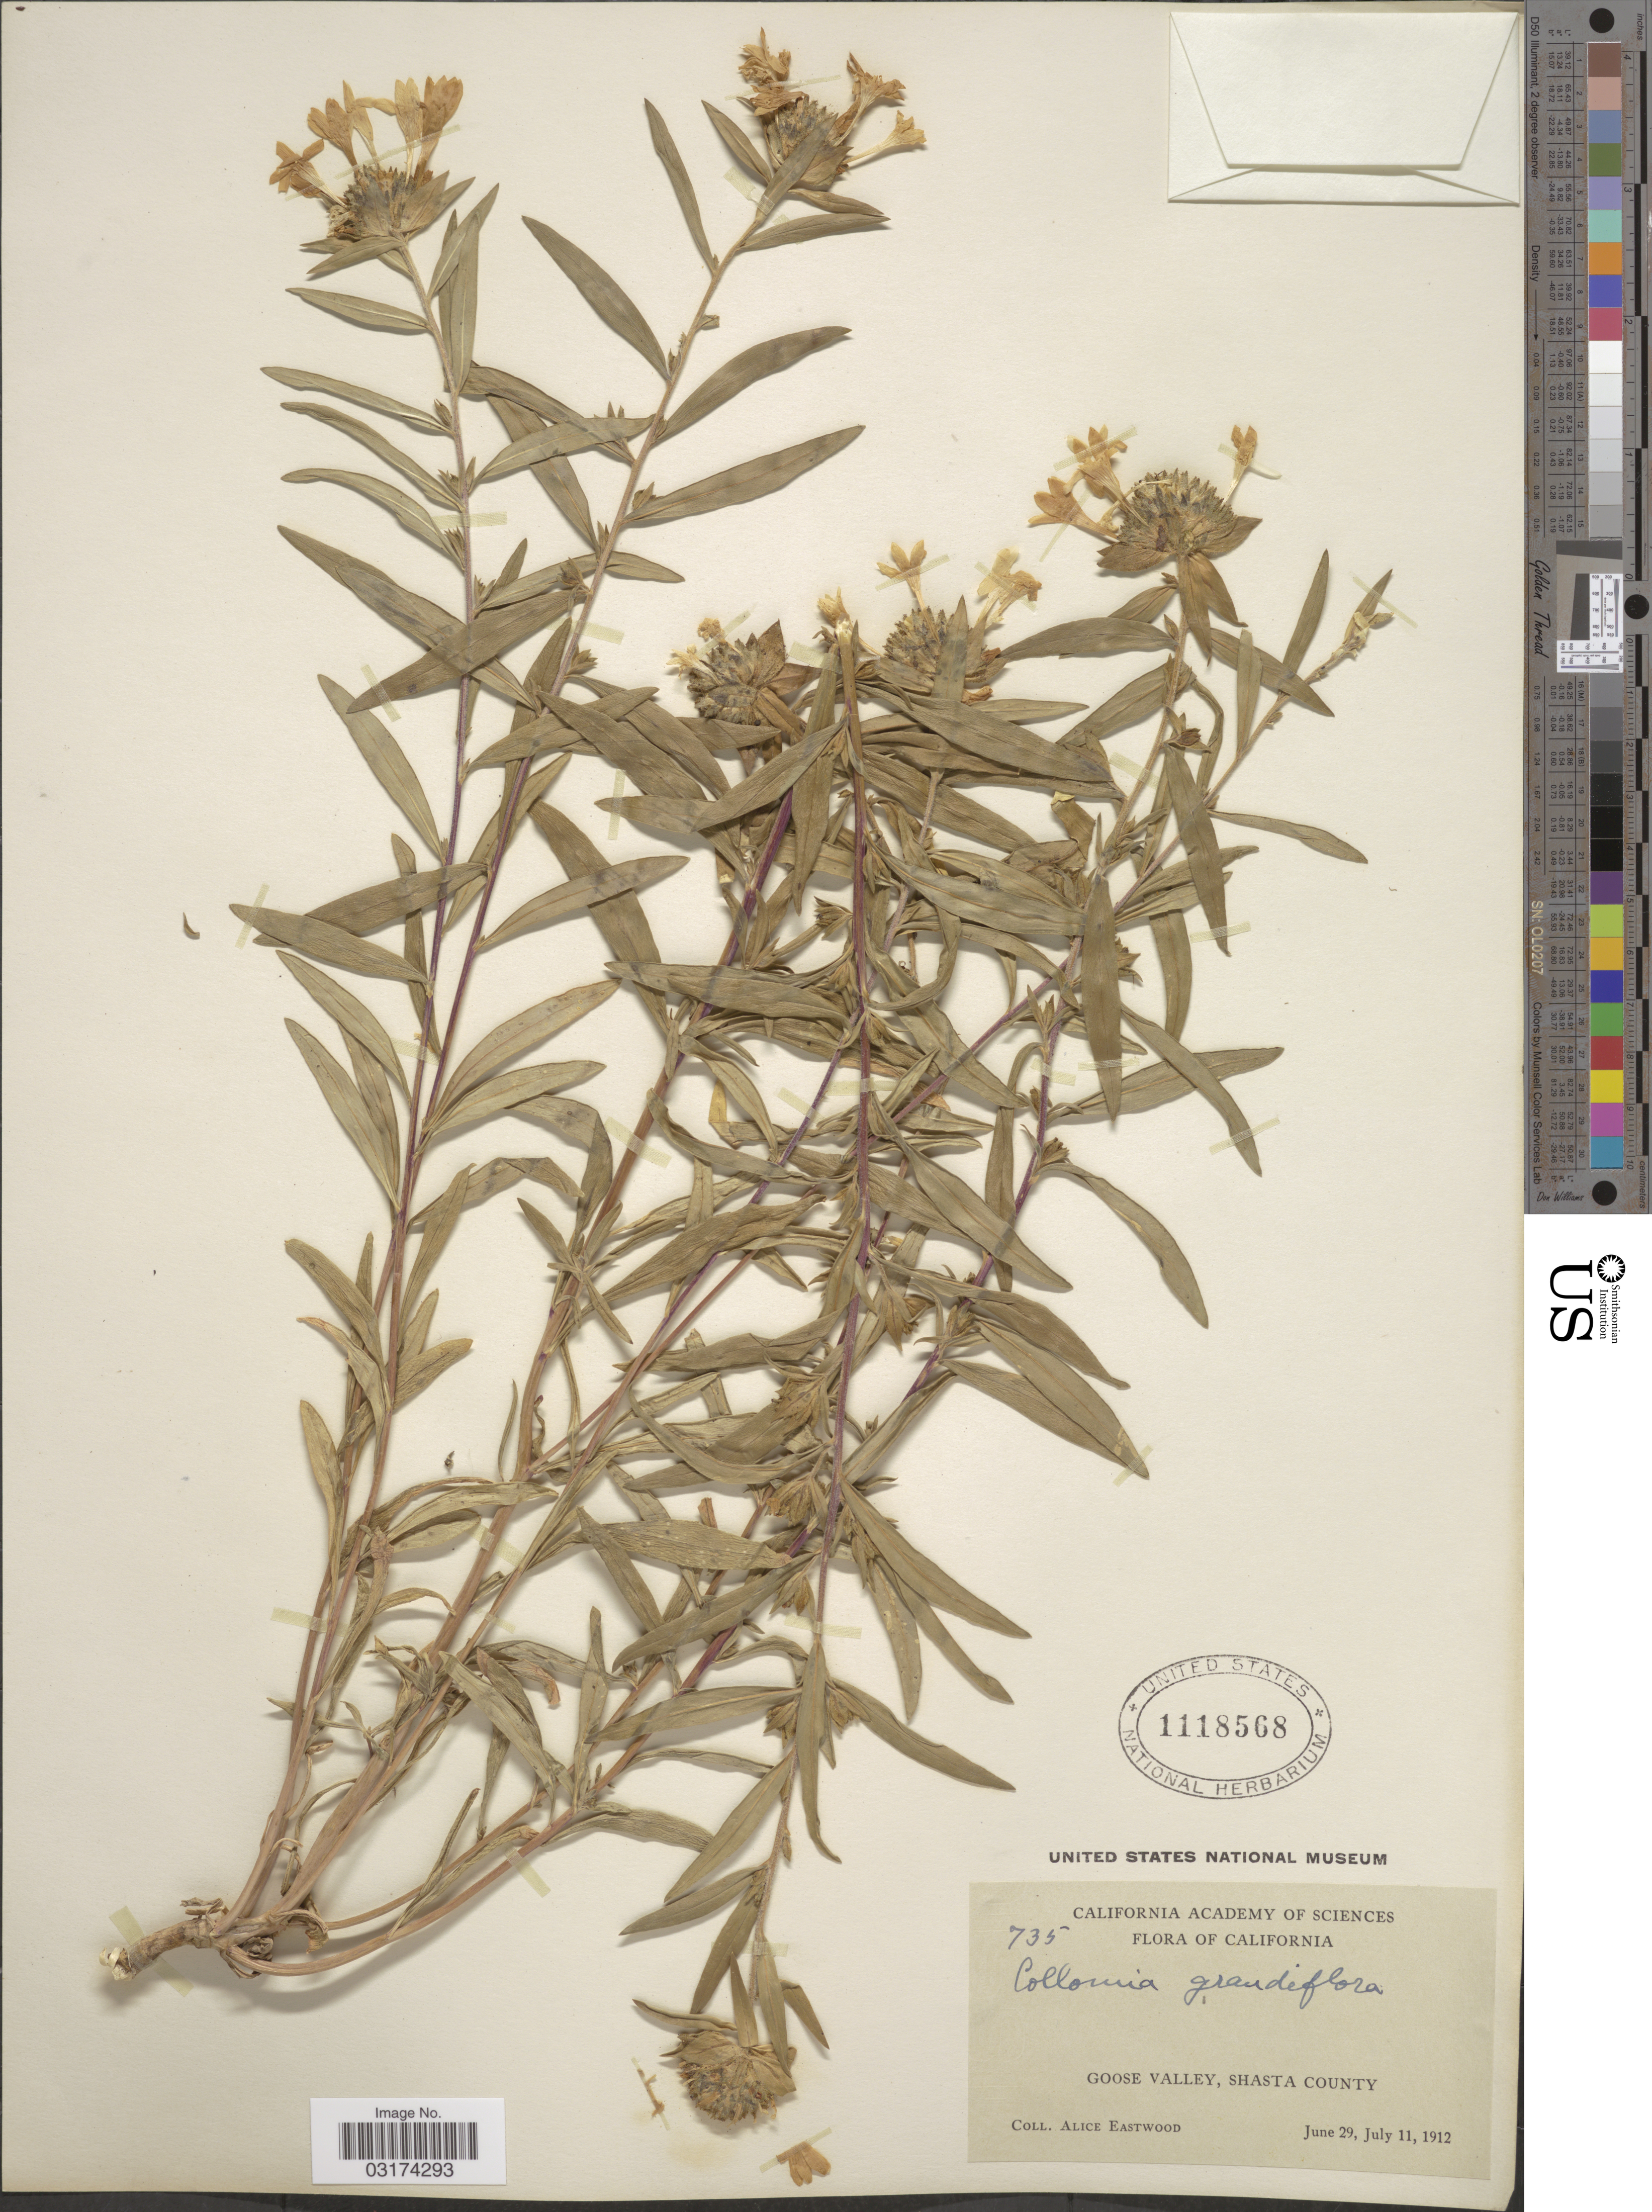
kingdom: Plantae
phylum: Tracheophyta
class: Magnoliopsida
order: Ericales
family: Polemoniaceae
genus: Collomia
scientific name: Collomia grandiflora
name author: Douglas ex Lindl.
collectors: A. Eastwood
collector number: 735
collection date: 1912-06-29/1912-07-11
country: United States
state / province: California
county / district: Shasta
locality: Goose Valley, Shasta County.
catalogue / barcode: US 1118568